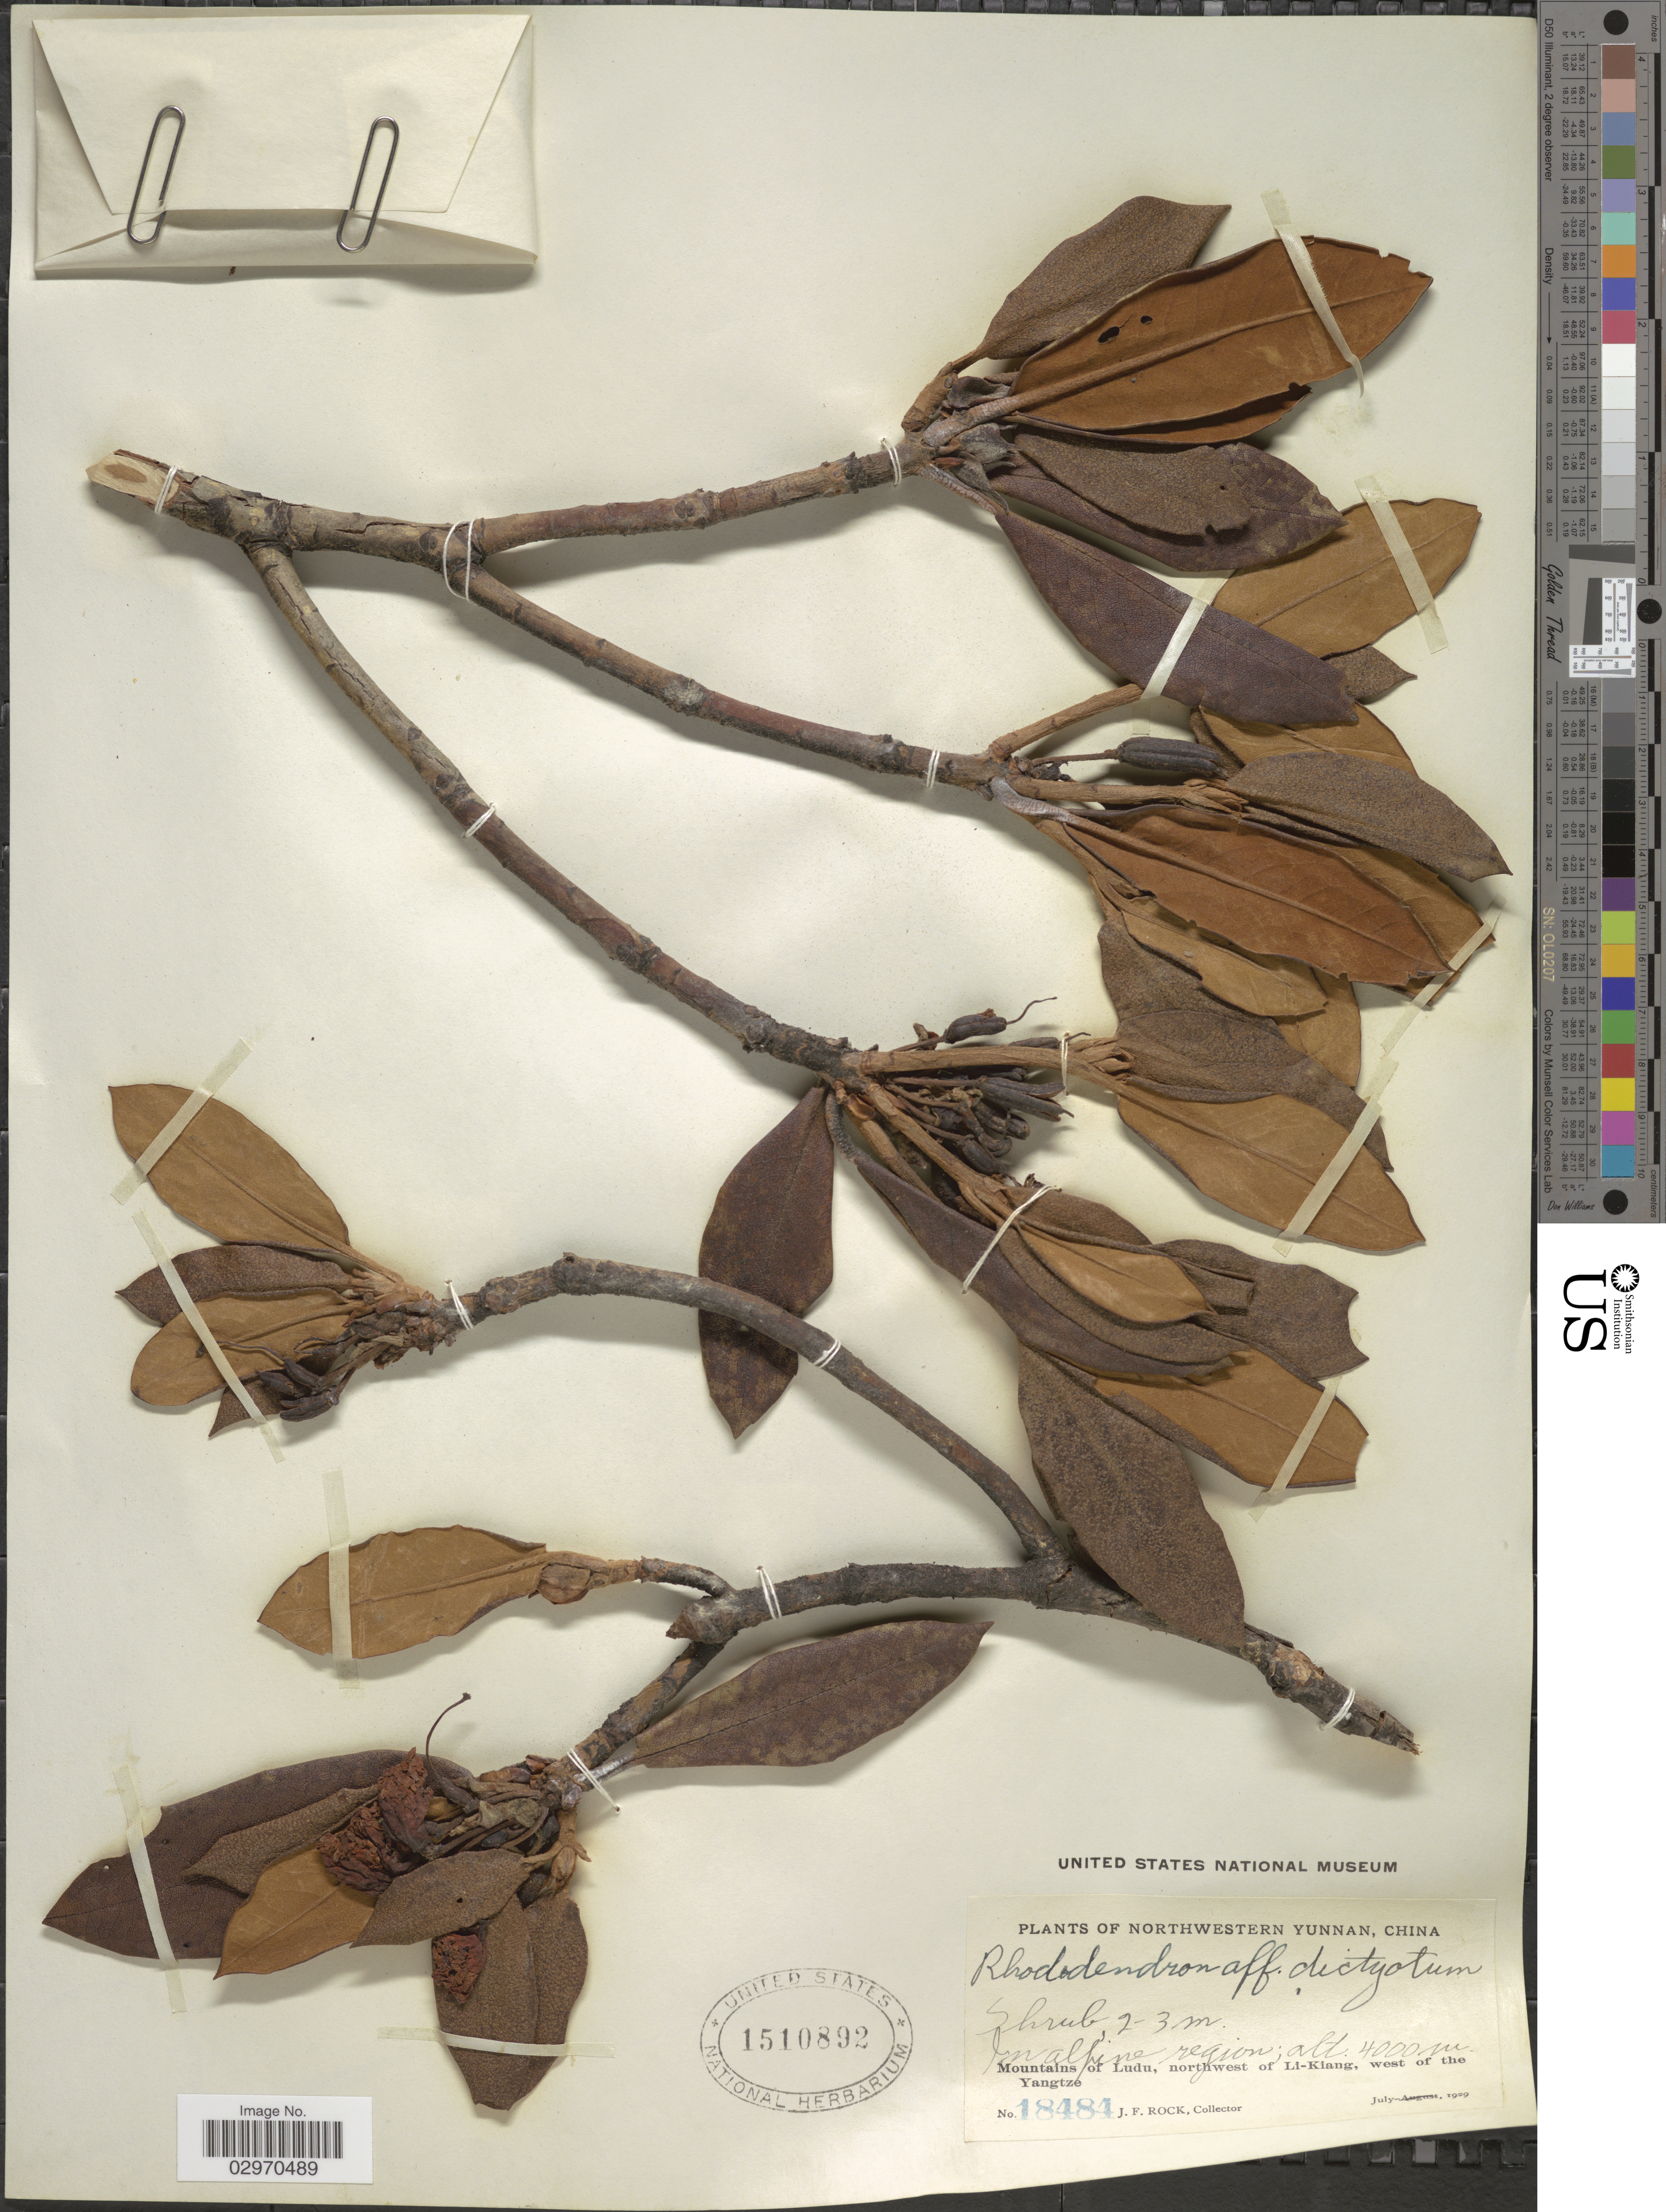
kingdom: Plantae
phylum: Tracheophyta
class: Magnoliopsida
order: Ericales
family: Ericaceae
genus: Rhododendron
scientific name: Rhododendron dictyotum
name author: Balf. f. ex Tagg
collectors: J. Rock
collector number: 18484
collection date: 1929-07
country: China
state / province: Yunnan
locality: Northwestern Yunnan. In alpine region. Mountains of Ludu, northwest of Li-Kiang, west of the Yangtze.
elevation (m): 4000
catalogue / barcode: US 1510892